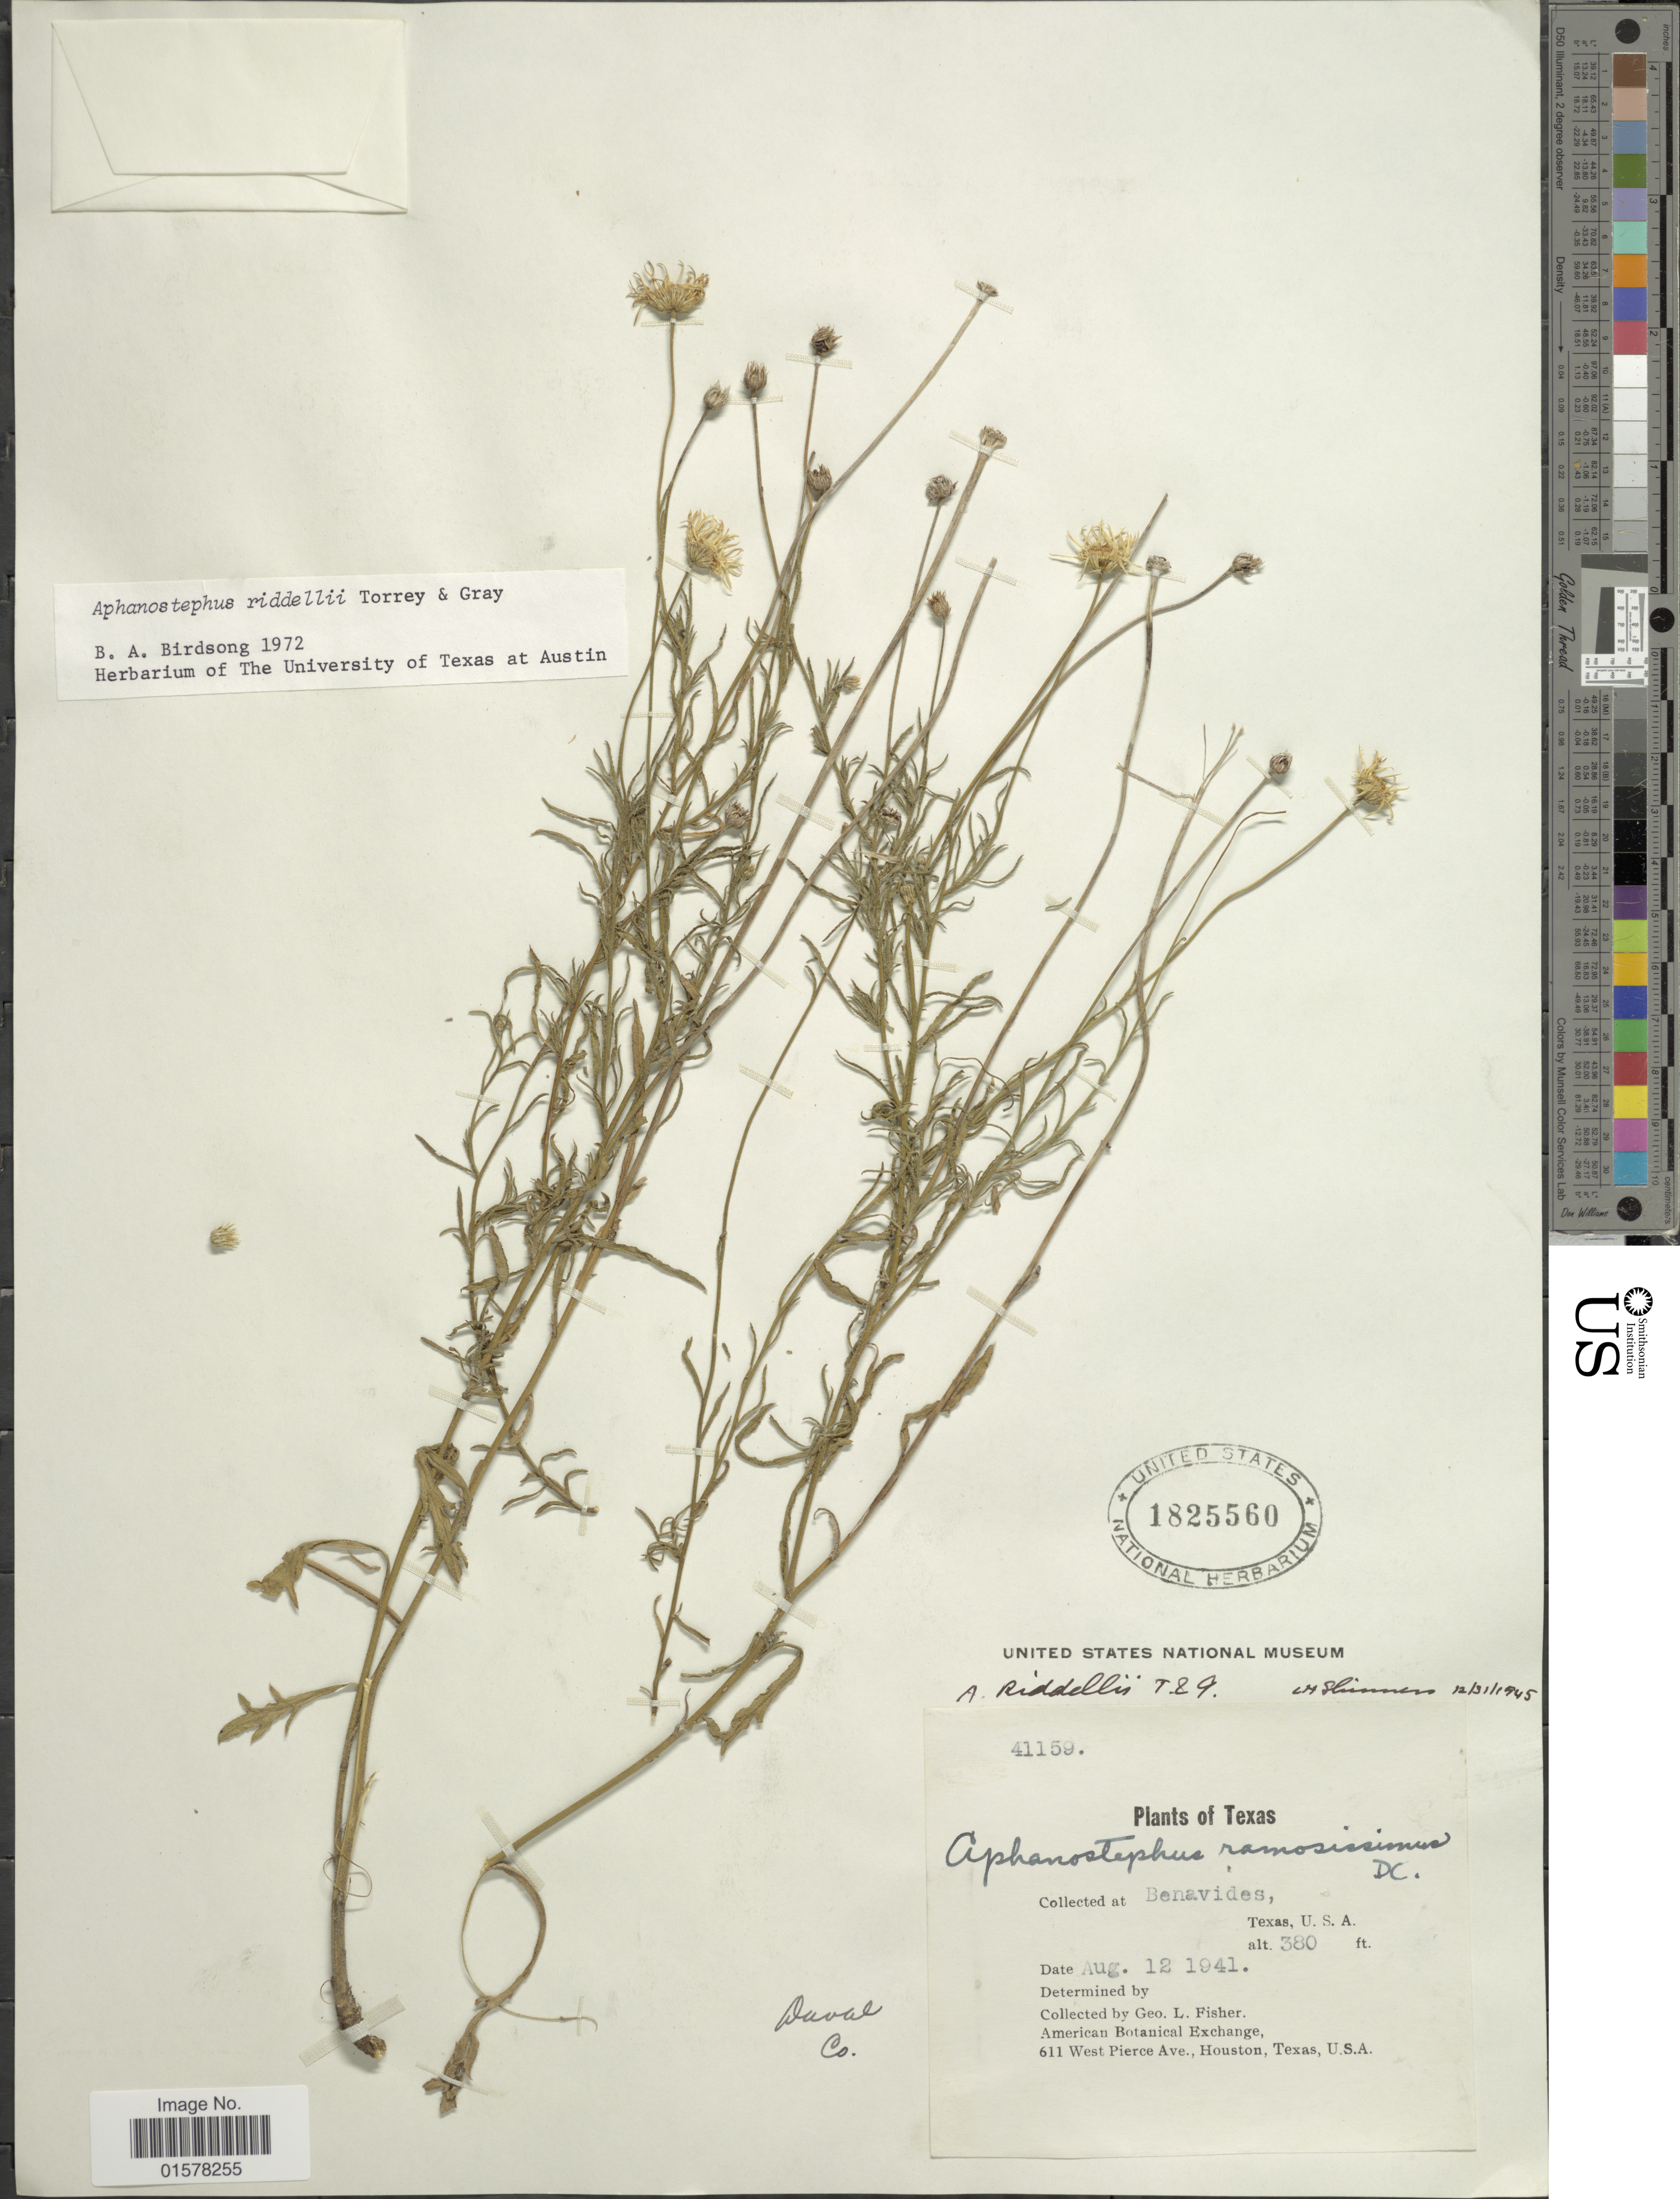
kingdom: Plantae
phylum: Tracheophyta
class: Magnoliopsida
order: Asterales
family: Asteraceae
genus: Aphanostephus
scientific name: Aphanostephus riddellii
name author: Torr. & A. Gray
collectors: G. L. Fisher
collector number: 41159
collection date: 1941-08-12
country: United States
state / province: Texas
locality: Benavides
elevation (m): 116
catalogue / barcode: US 1825560